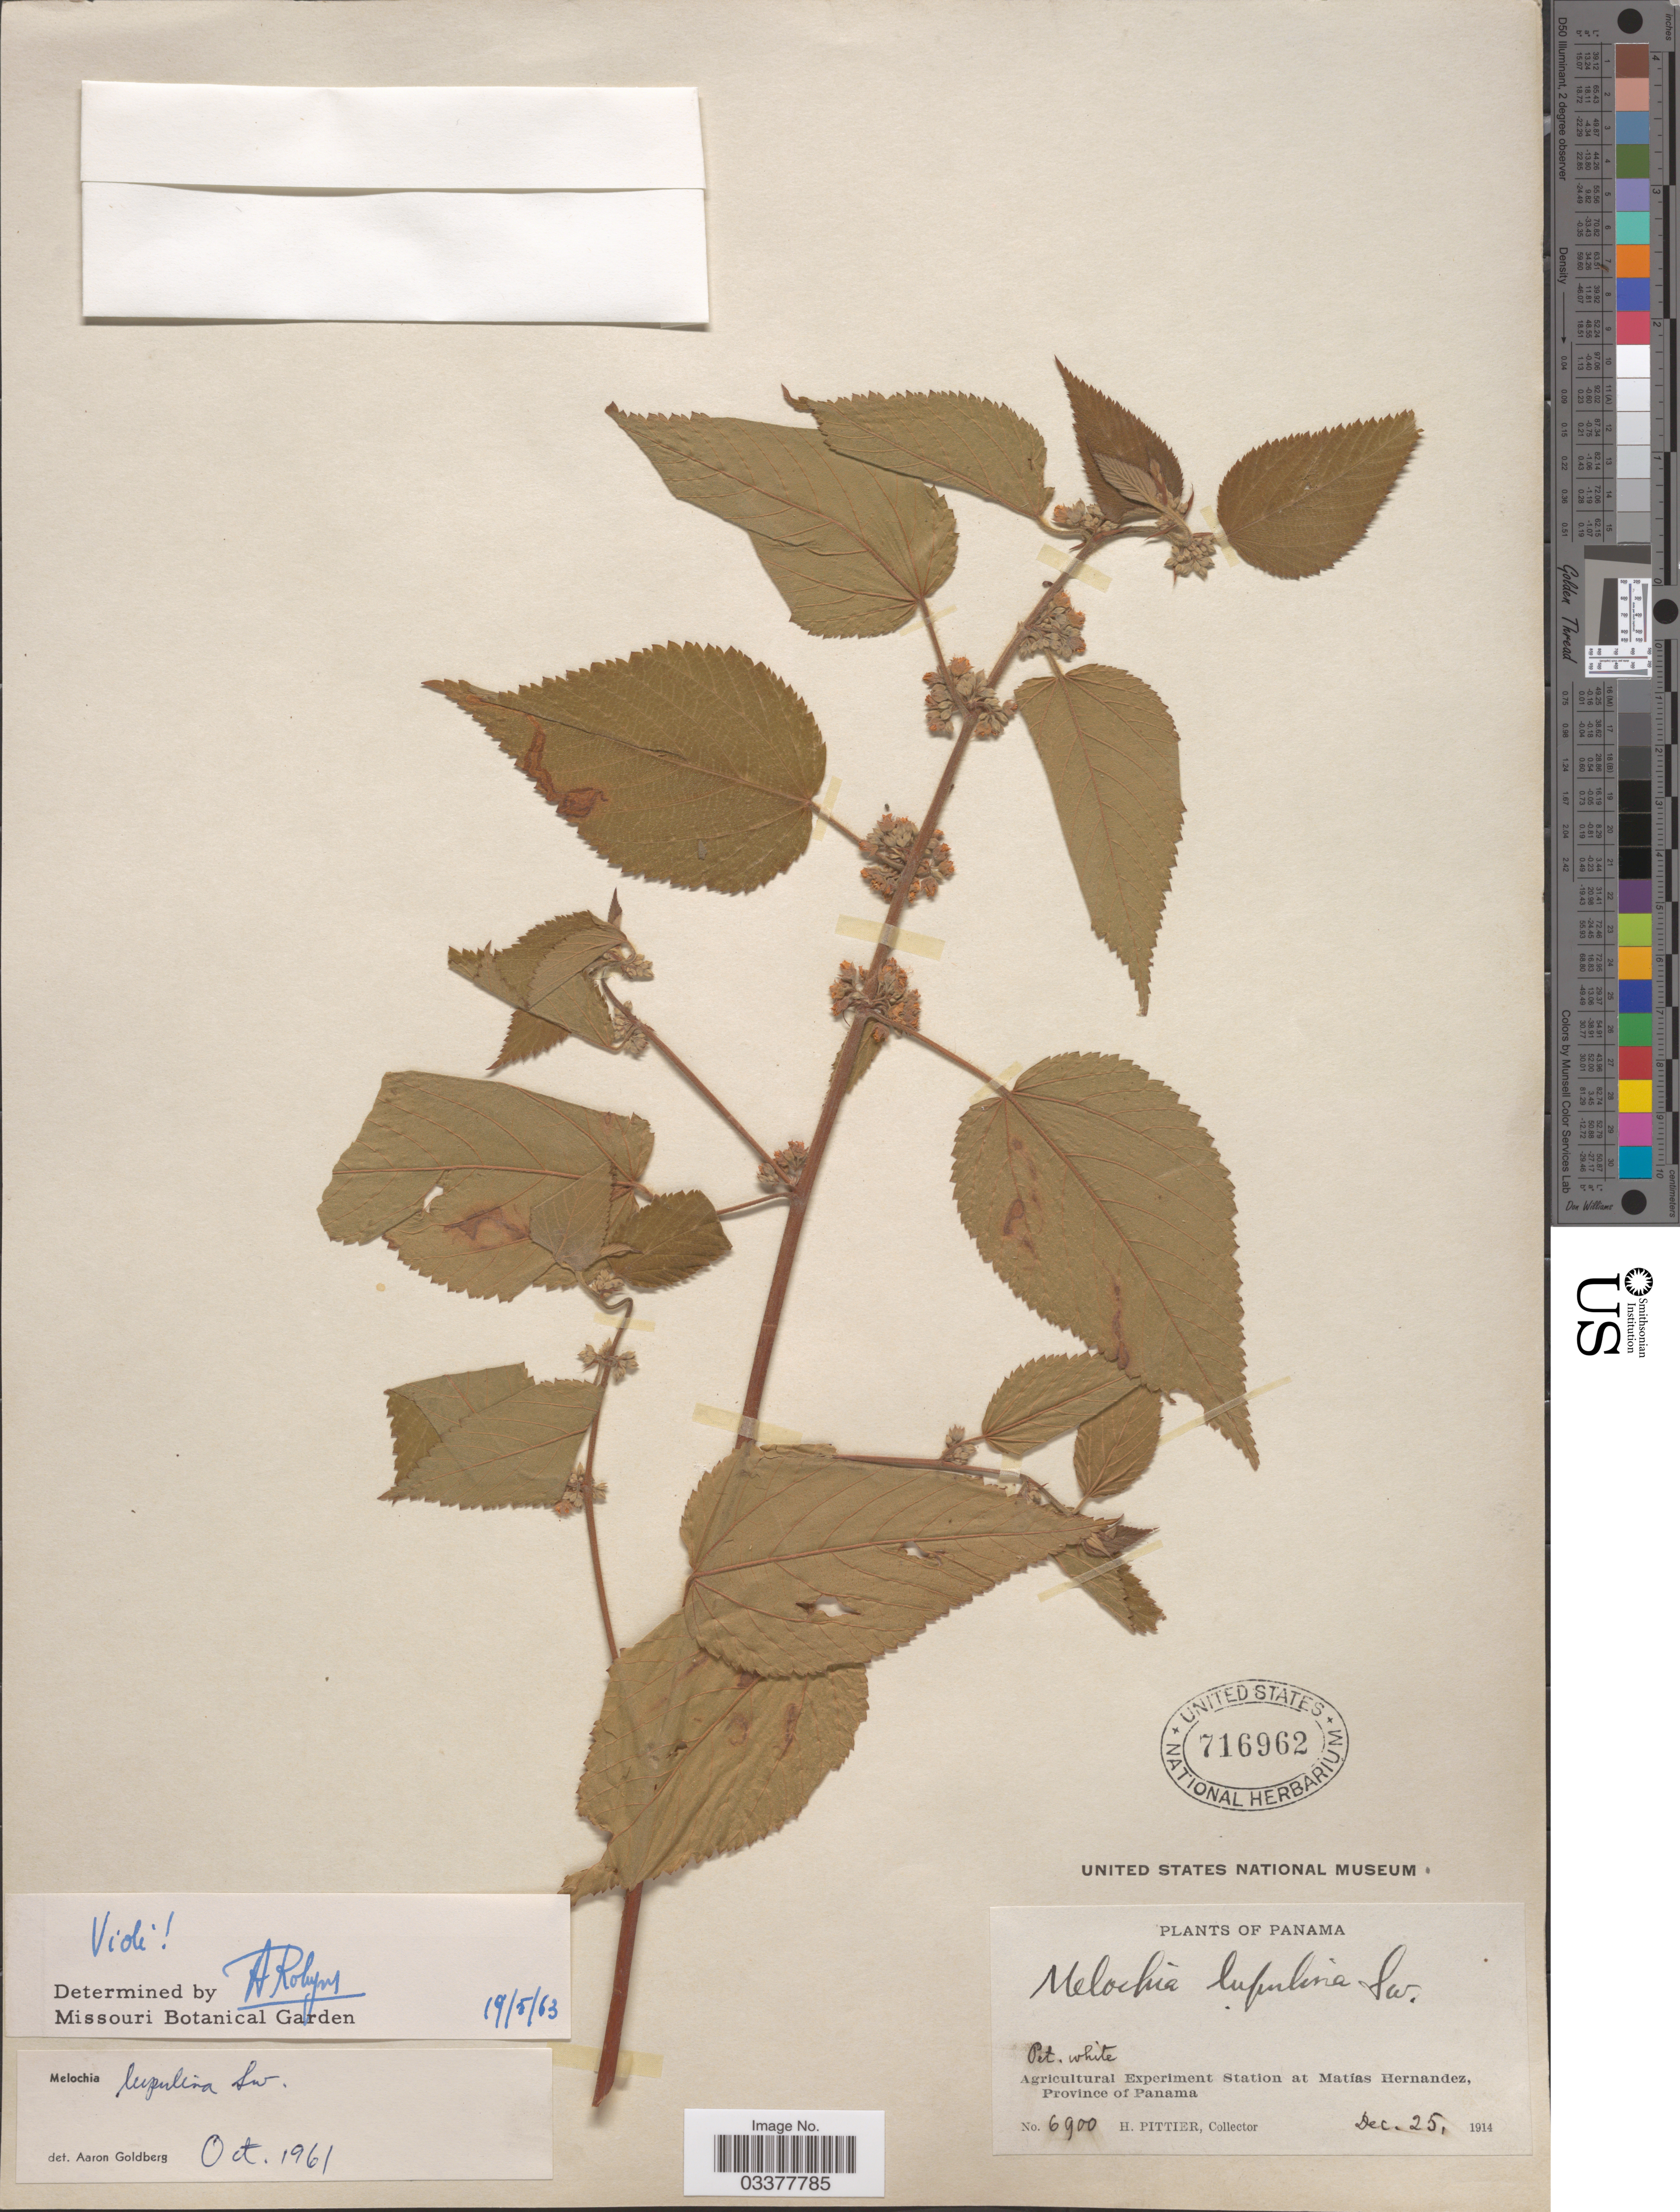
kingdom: Plantae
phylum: Tracheophyta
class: Magnoliopsida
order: Malvales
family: Malvaceae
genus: Melochia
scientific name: Melochia lupulina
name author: Sw.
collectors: H. F. Pittier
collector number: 6900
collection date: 1914-12-25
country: Panama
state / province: Panamá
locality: Agricultural Experiment Station at Matías Hernandez.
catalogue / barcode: US 716962